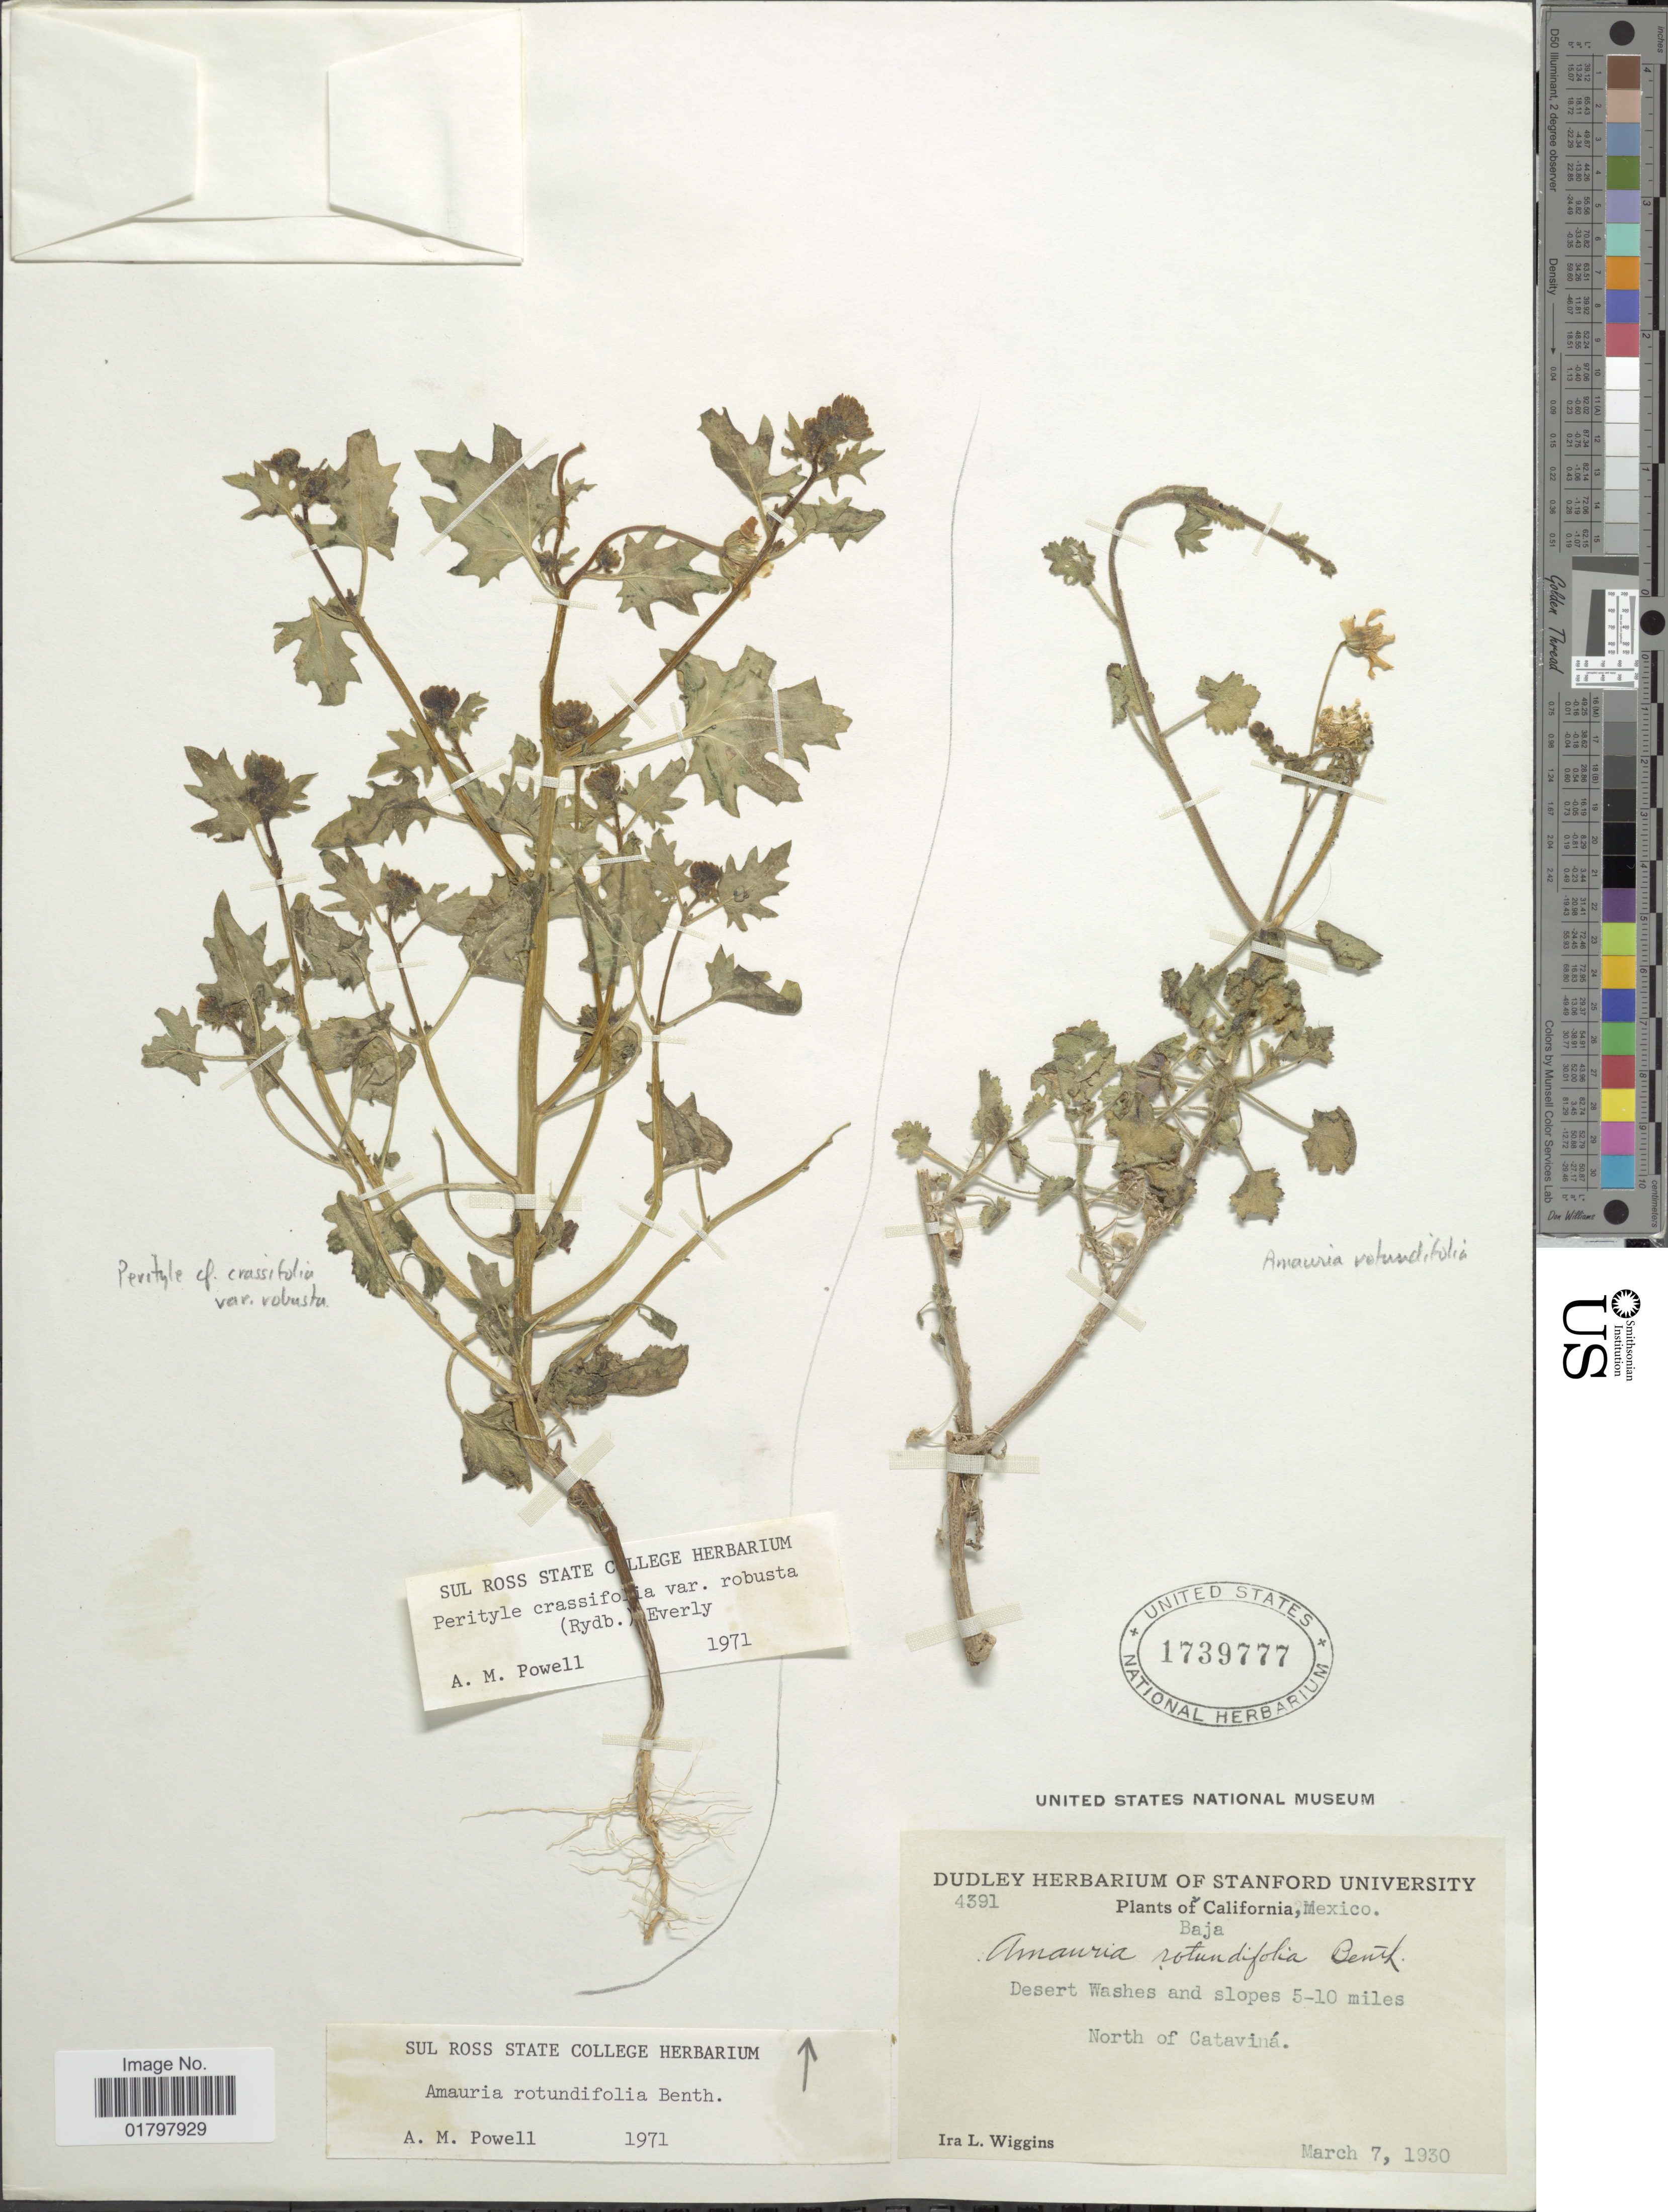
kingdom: Plantae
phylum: Tracheophyta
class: Magnoliopsida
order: Asterales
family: Asteraceae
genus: Amauria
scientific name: Amauria rotundifolia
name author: Benth.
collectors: I. L. Wiggins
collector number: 4391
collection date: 1930-03-07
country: Mexico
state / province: Baja California Sur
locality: Desert Washes and slopes 5-10 miles North of Cataviná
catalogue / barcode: US 1739777